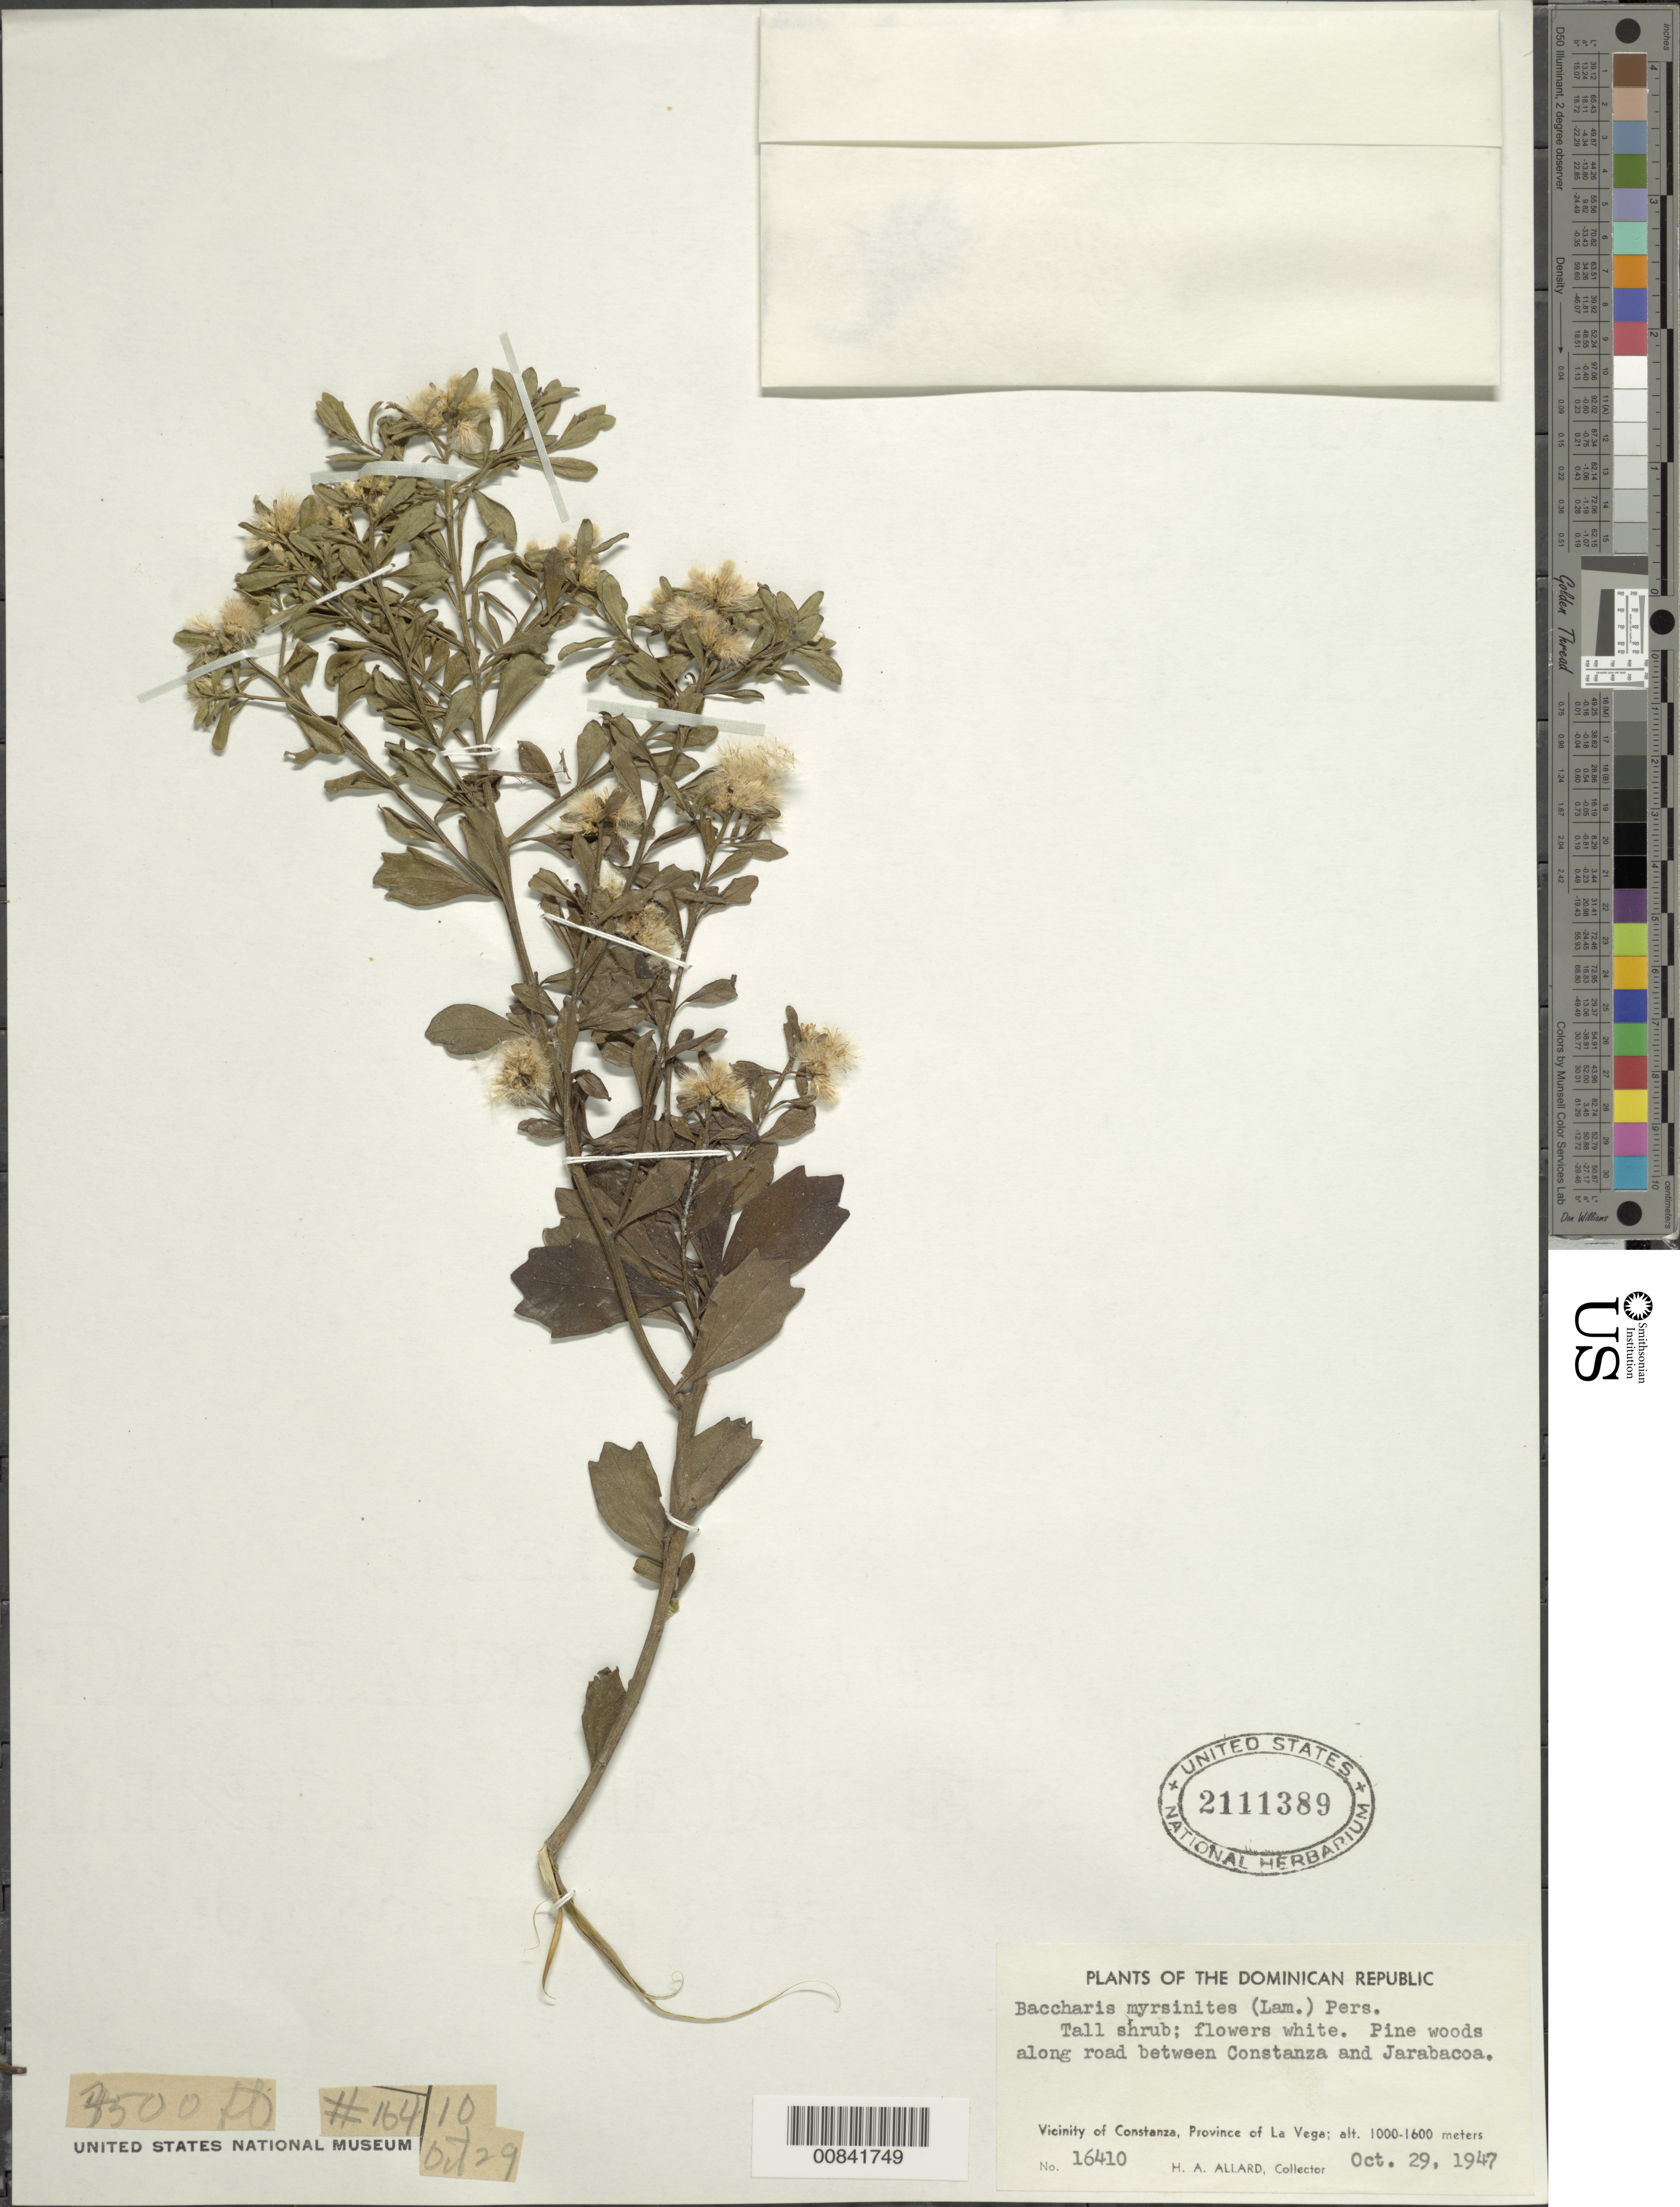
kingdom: Plantae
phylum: Tracheophyta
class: Magnoliopsida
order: Asterales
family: Asteraceae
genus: Baccharis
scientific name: Baccharis myrsinites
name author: Pers.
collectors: H. A. Allard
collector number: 16410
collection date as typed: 29 Oct 1947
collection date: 1947-10-29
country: Dominican Republic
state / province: La Vega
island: Hispaniola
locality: Vicinity of Constanza, along road between Constanza and Jarabacoa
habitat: Pine woods along road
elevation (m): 1000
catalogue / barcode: US 2111389